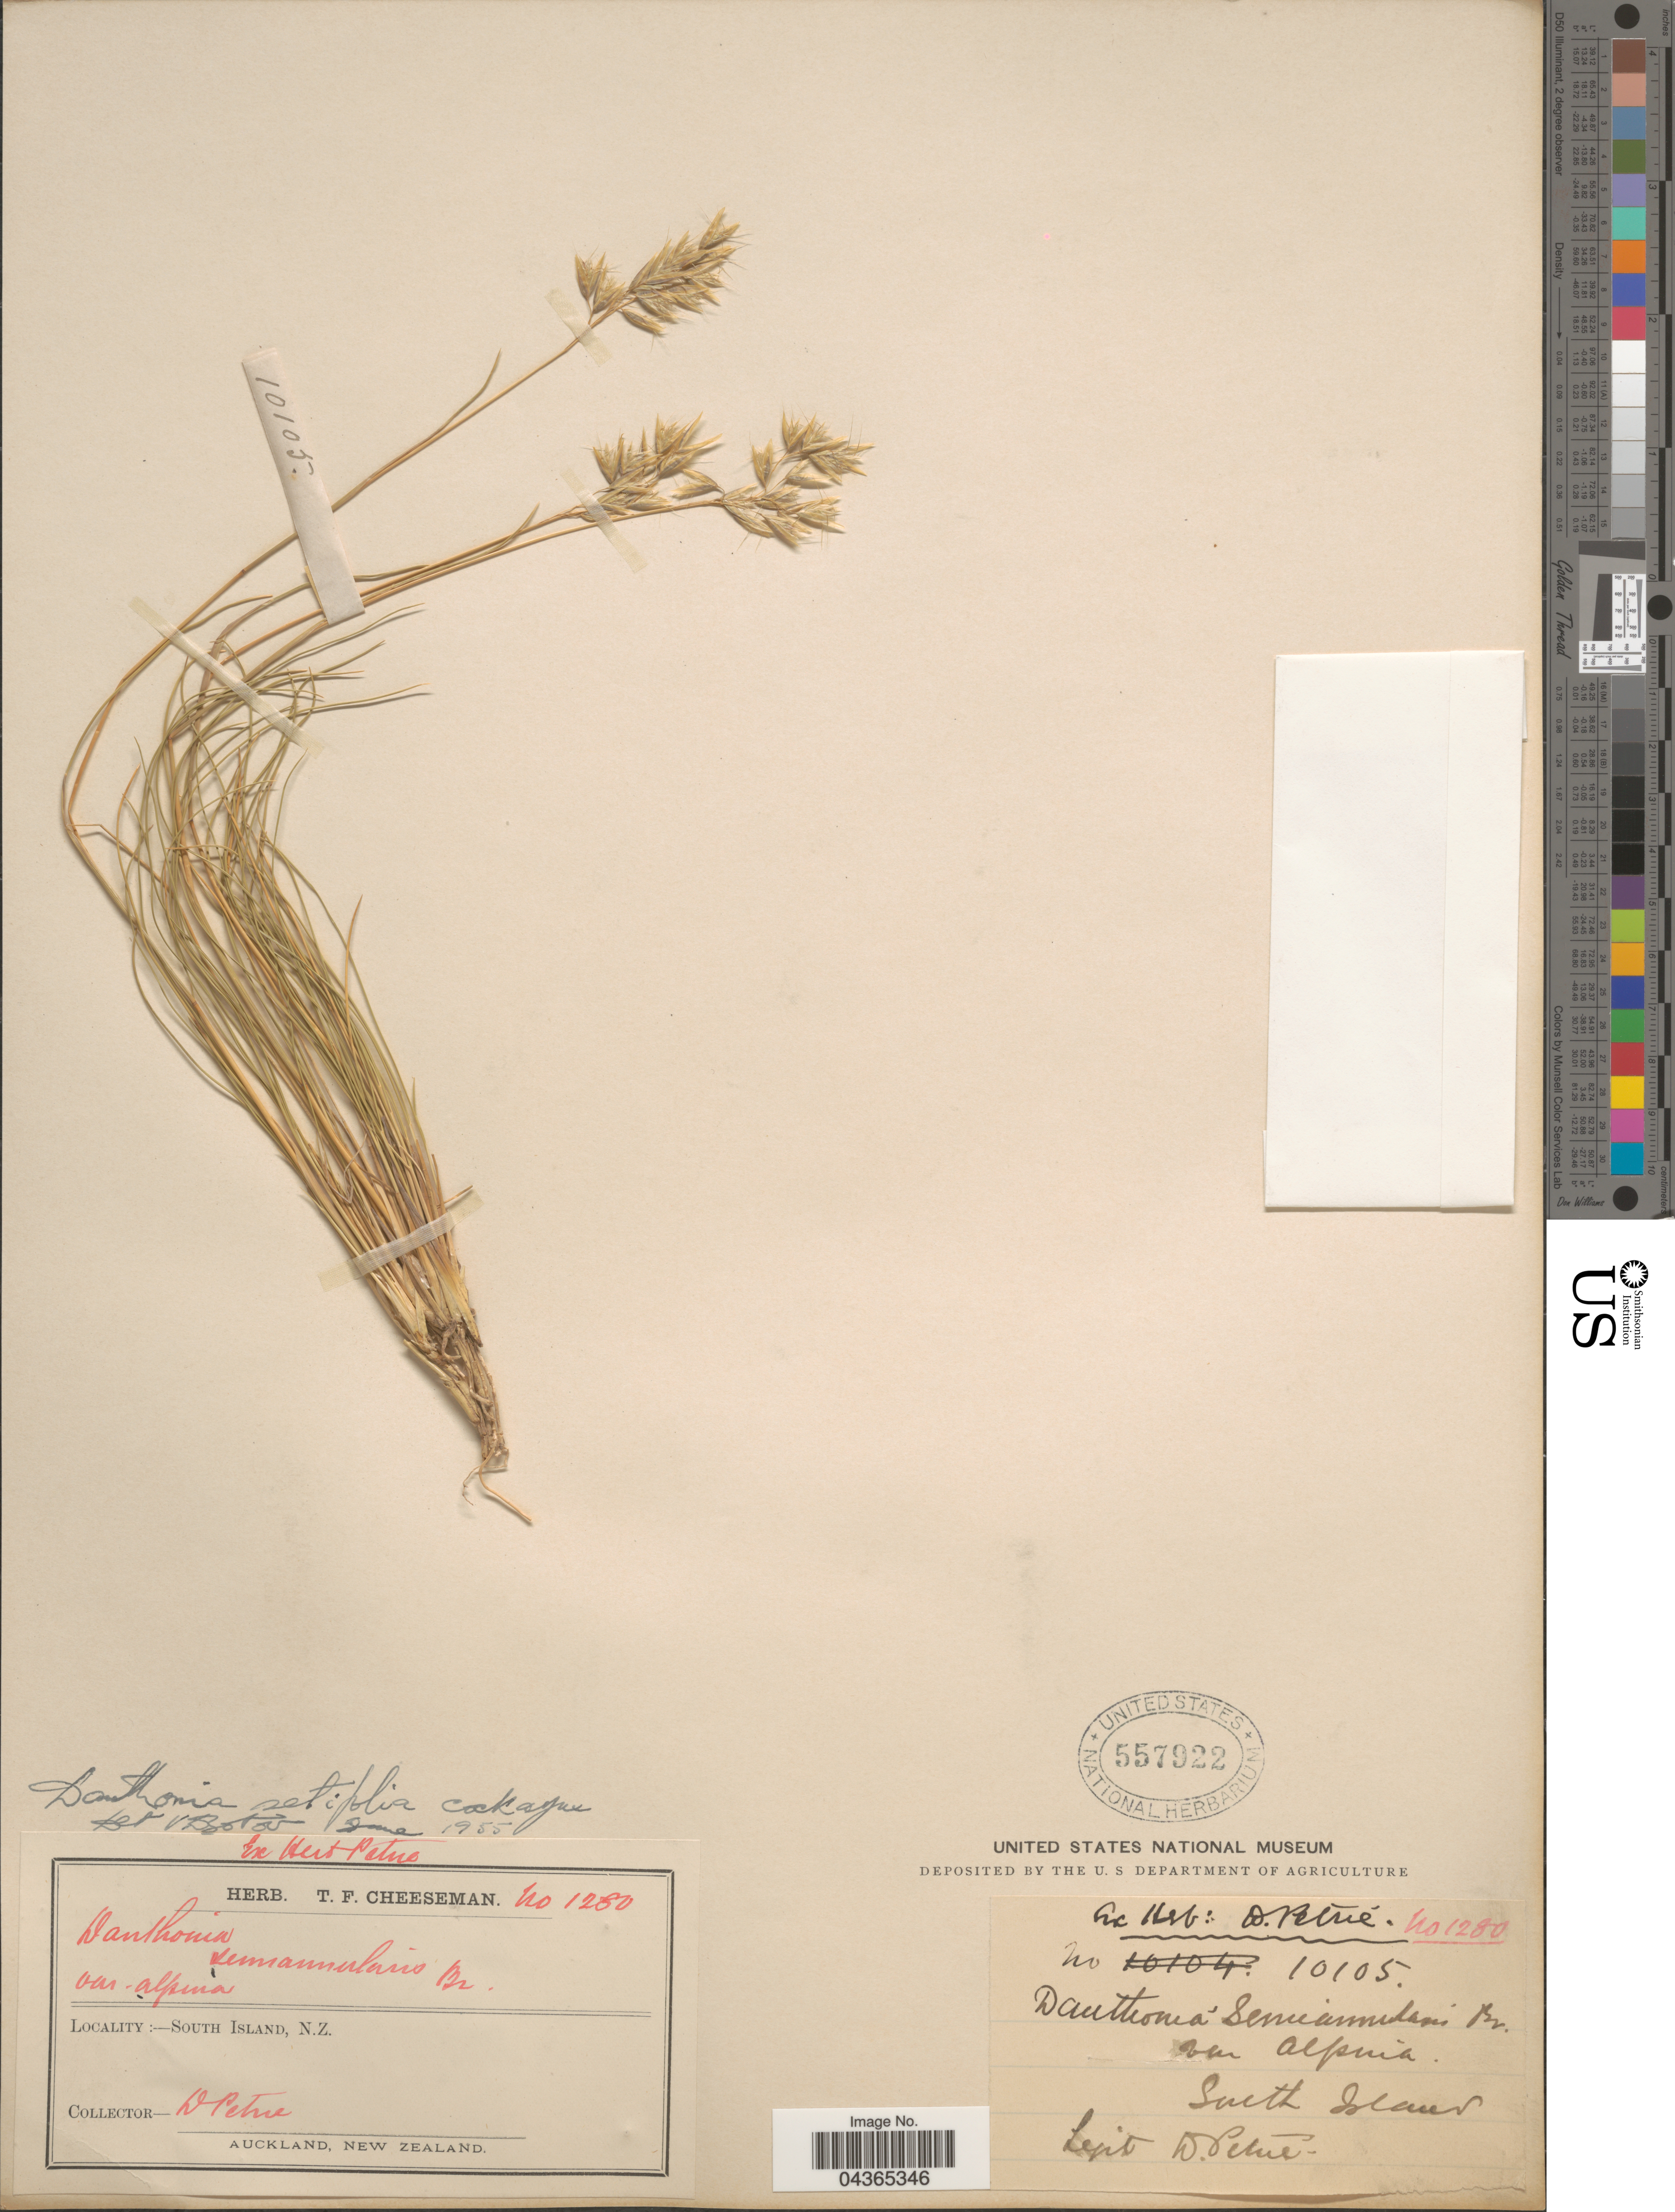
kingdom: Plantae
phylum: Tracheophyta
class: Liliopsida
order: Poales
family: Poaceae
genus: Rytidosperma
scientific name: Rytidosperma setifolium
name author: (Hook. f.) Connor & Edgar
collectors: D. Petrie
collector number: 1280/10105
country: New Zealand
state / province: Auckland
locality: South Island.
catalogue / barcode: US 557922